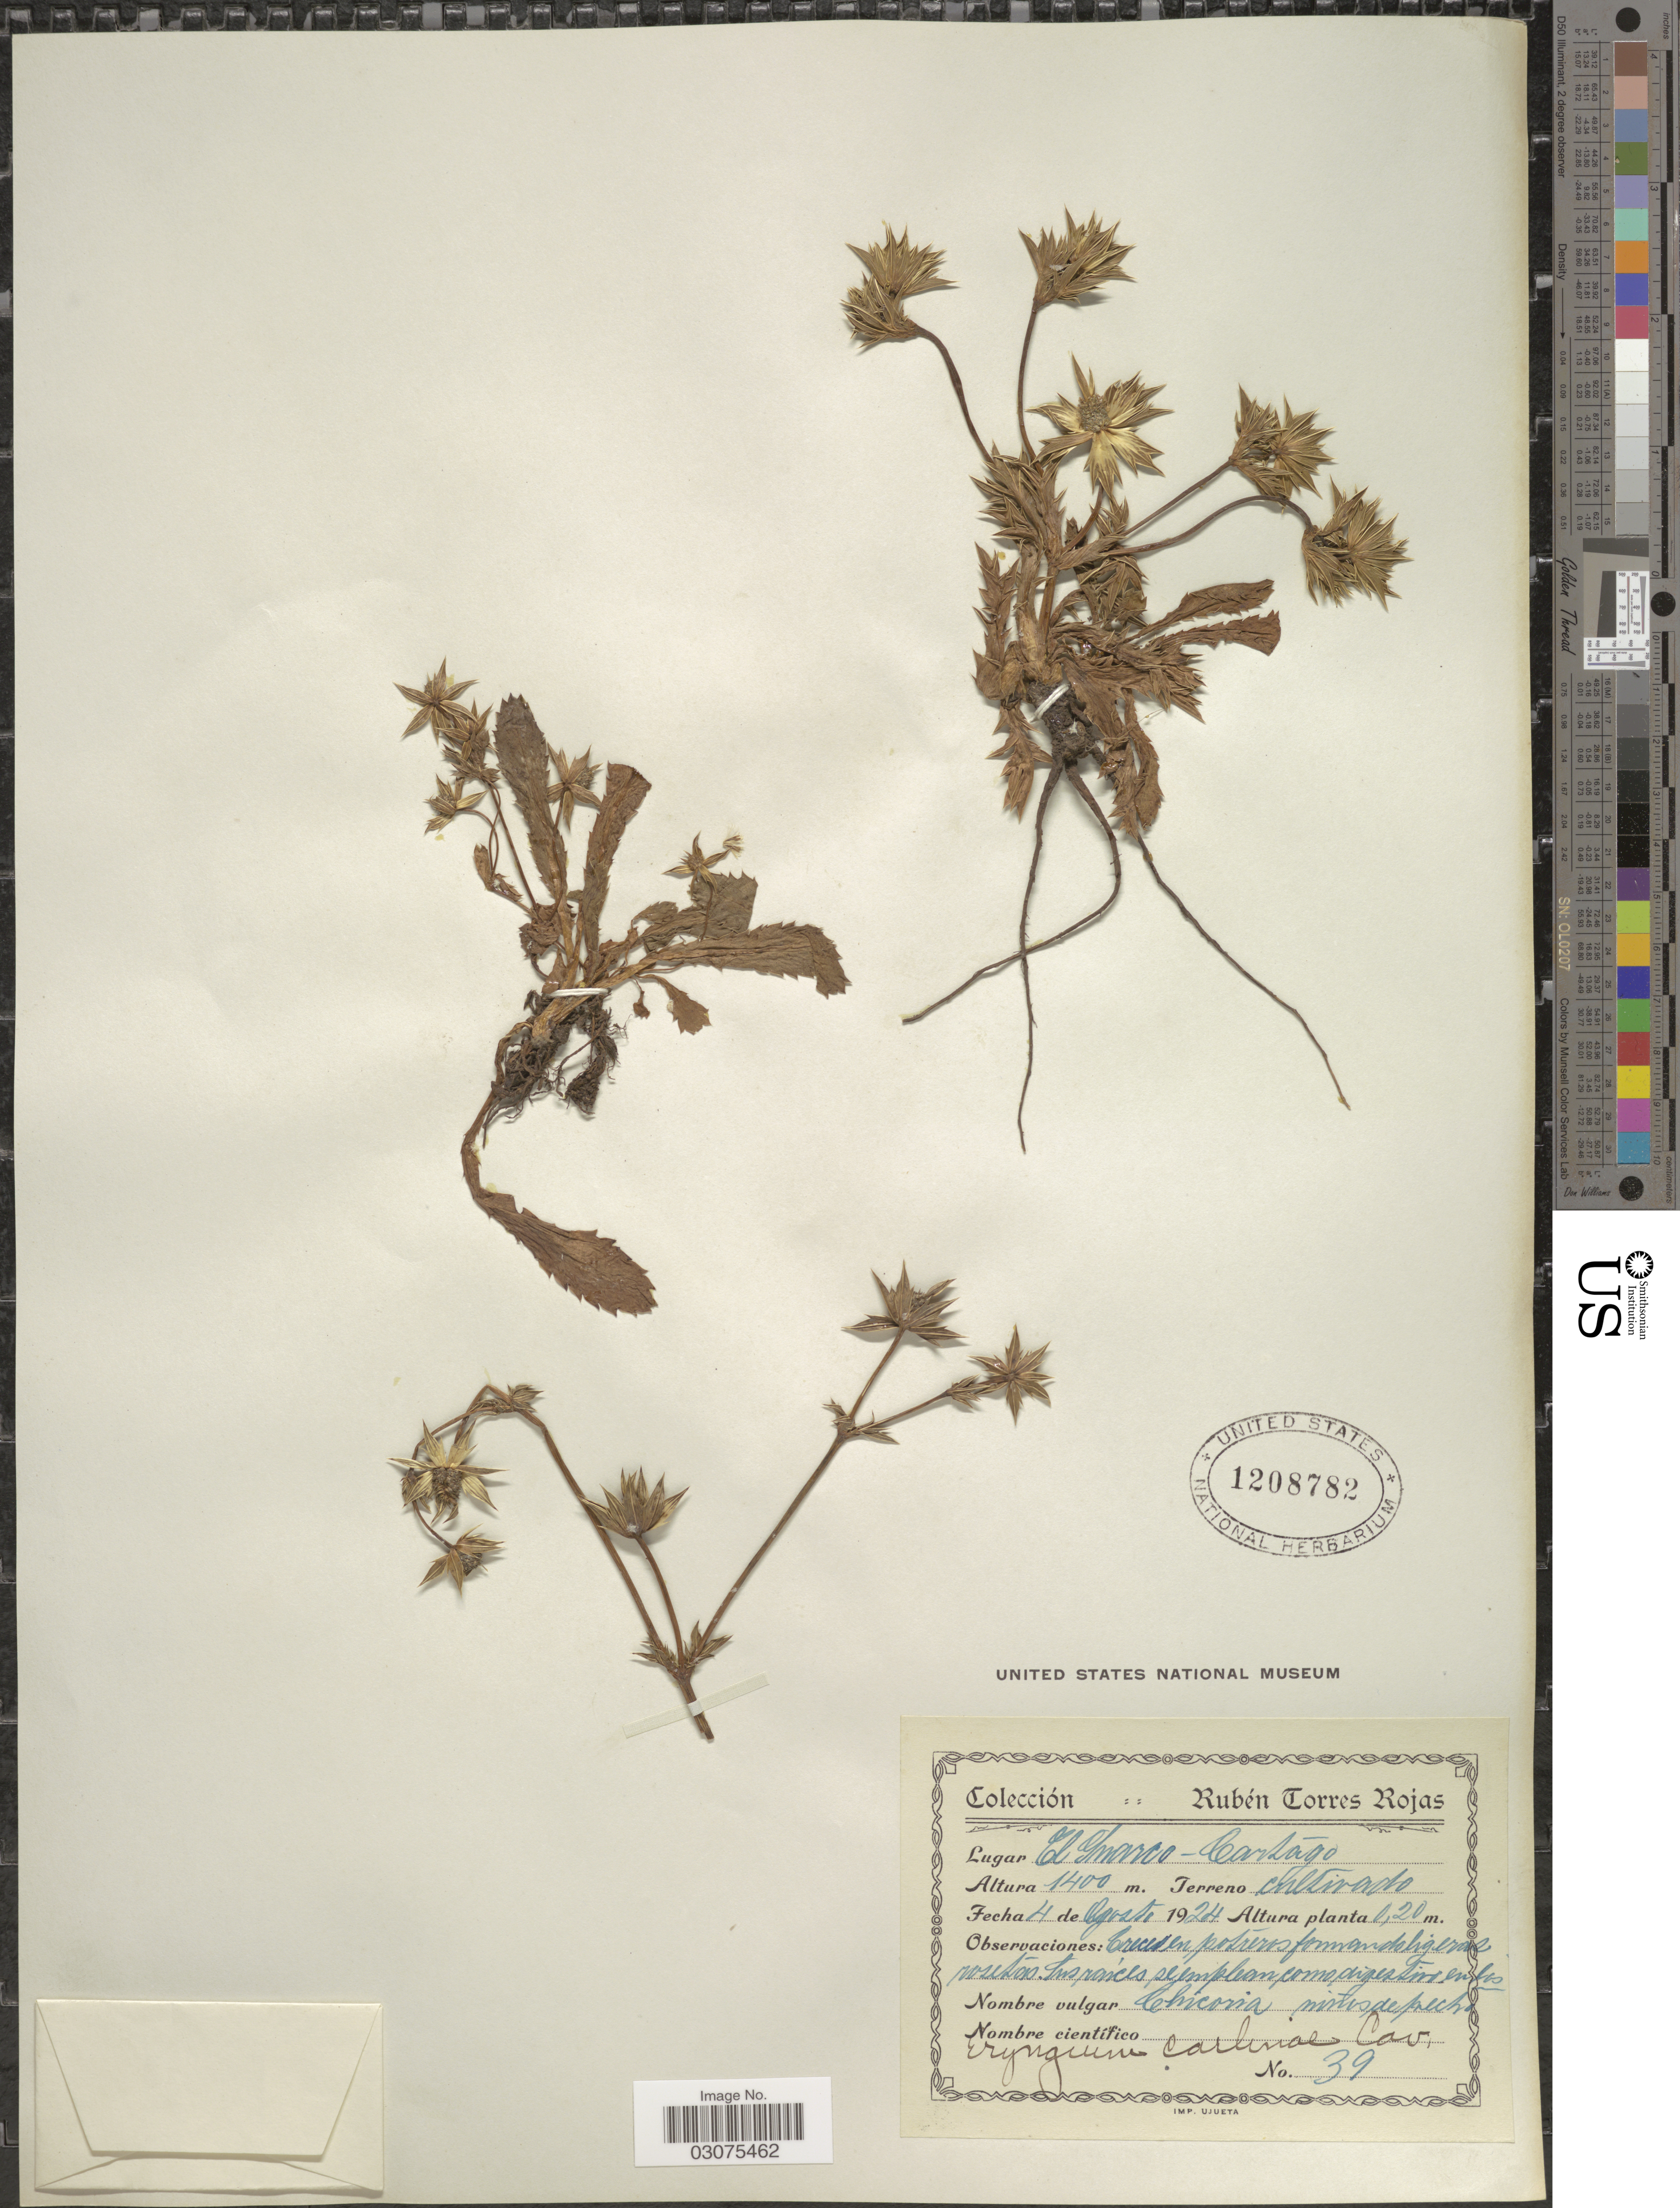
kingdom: Plantae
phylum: Tracheophyta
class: Magnoliopsida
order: Apiales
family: Apiaceae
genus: Eryngium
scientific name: Eryngium carlinae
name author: F. Delaroche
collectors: R. Torres Rojas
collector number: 39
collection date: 1924-08-04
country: Costa Rica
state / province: Cartago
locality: El Guarco - Cartago.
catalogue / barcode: US 1208782